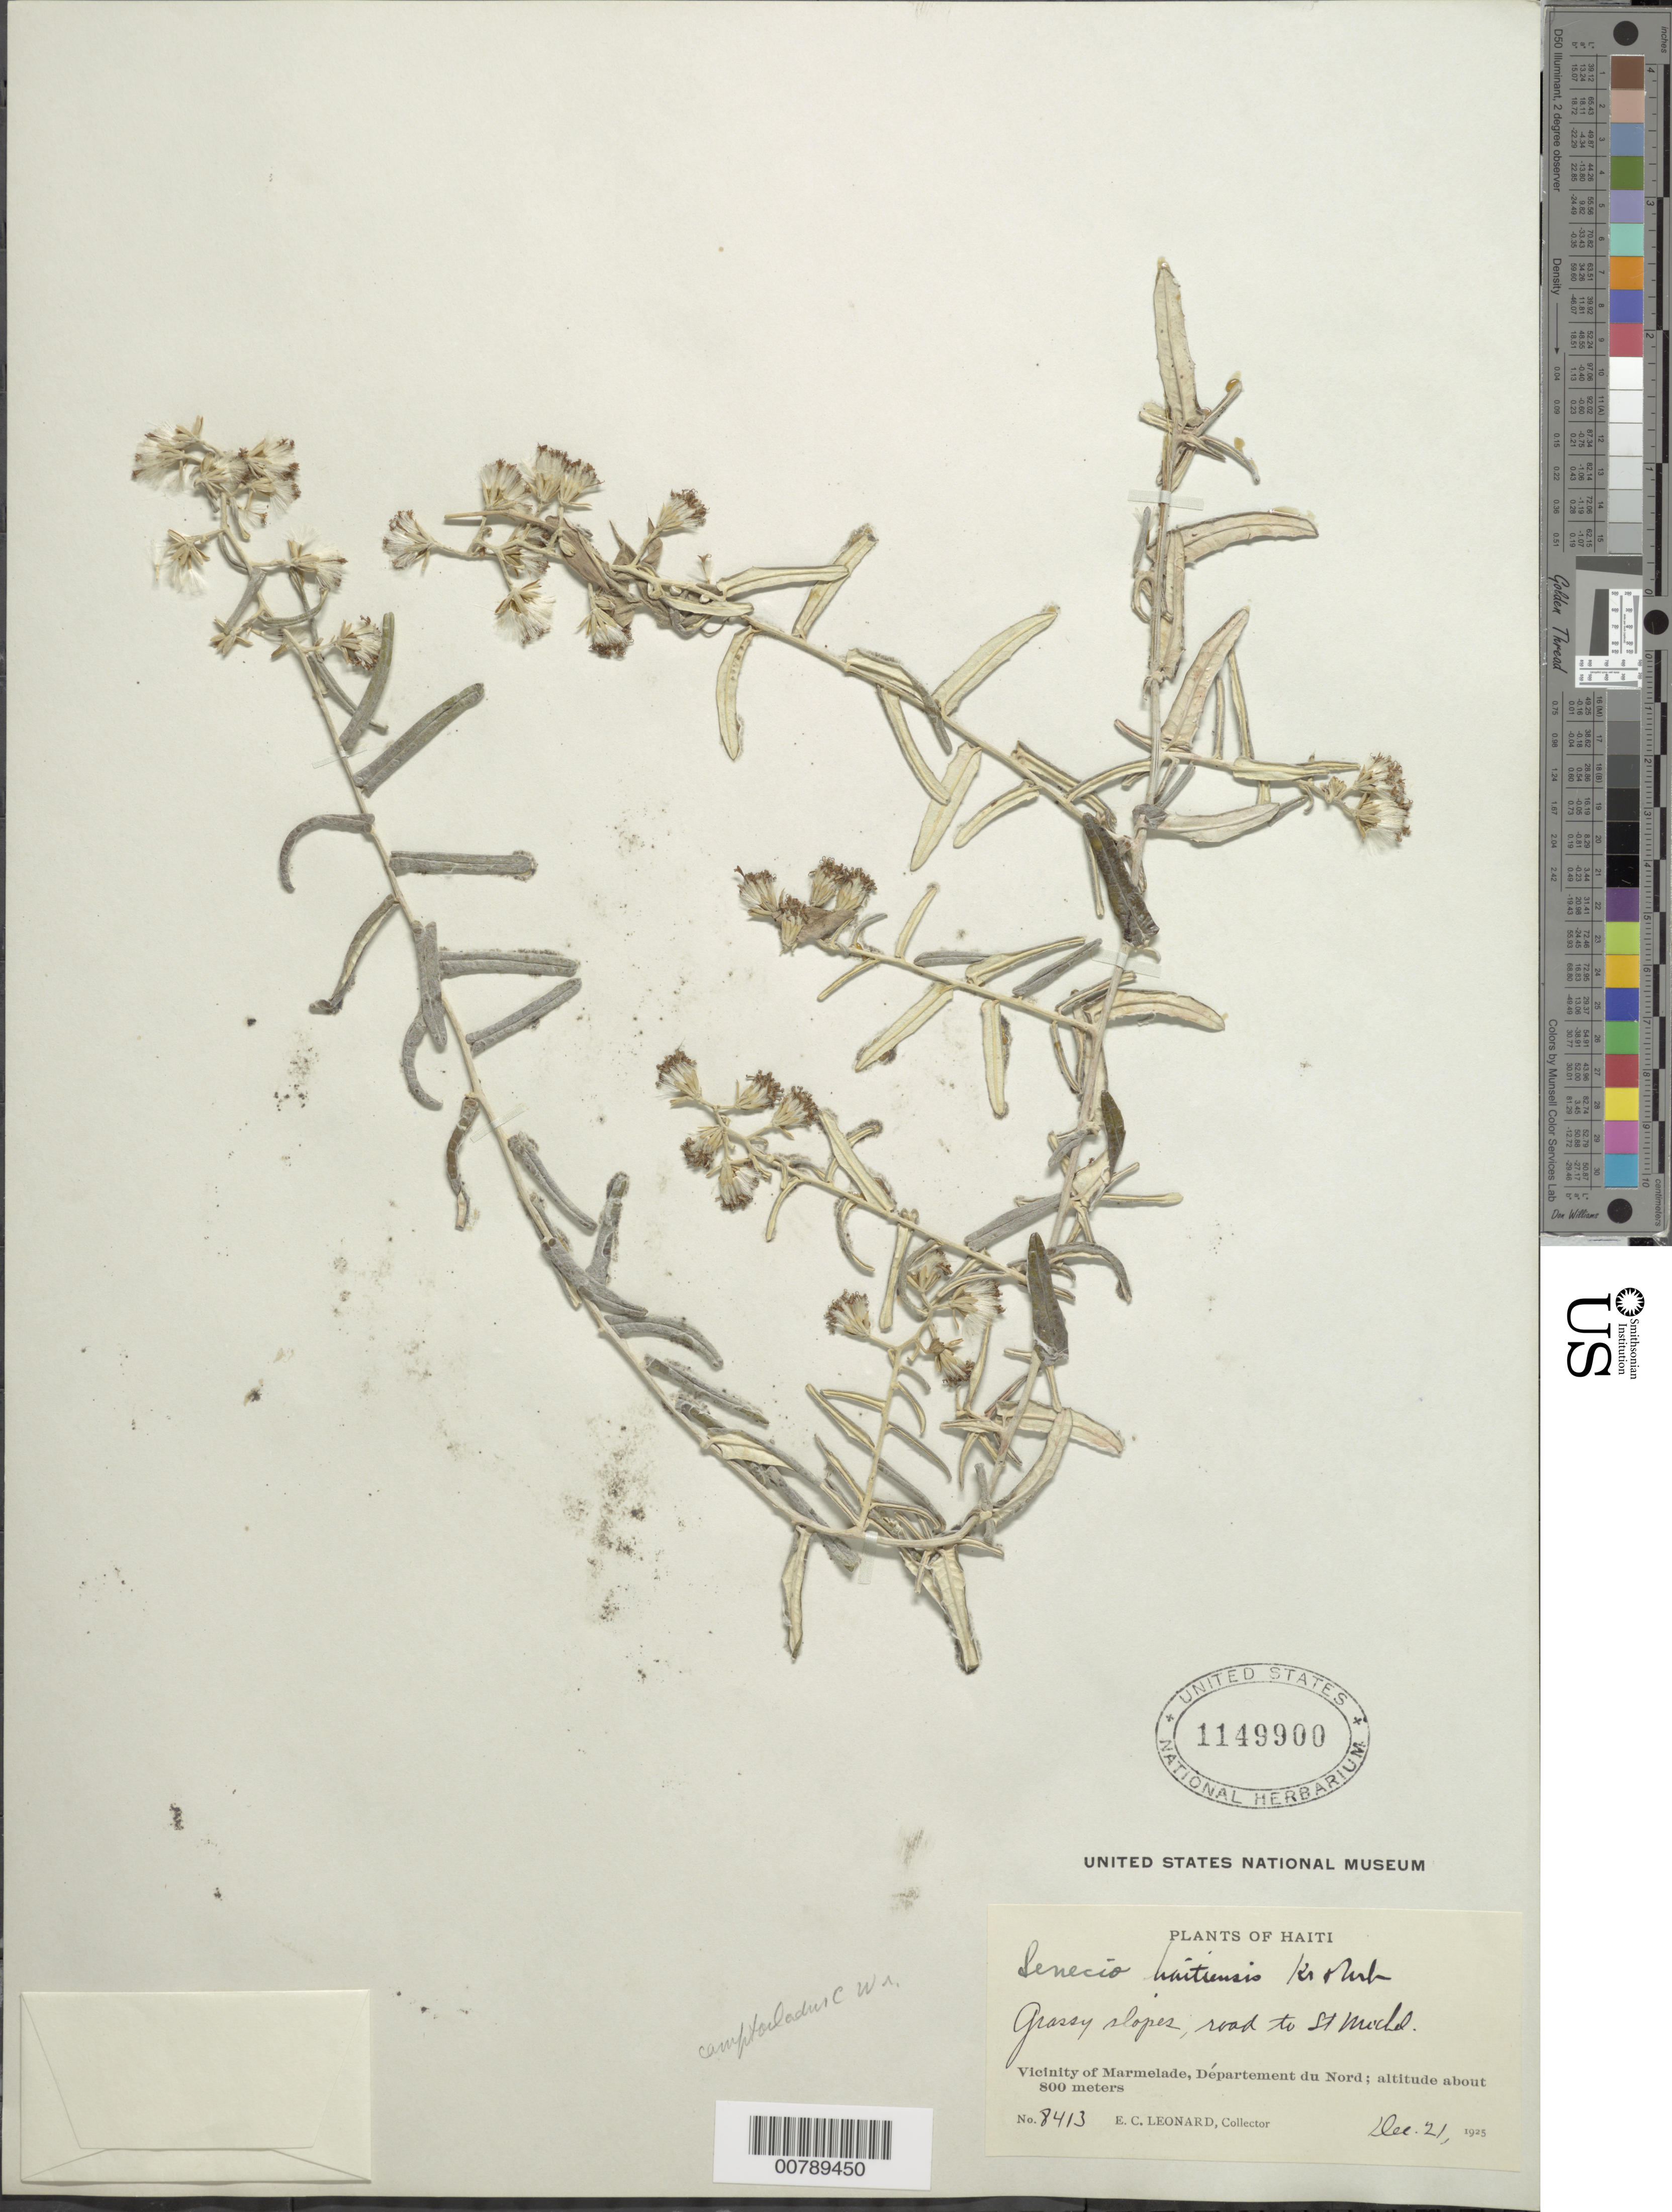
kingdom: Plantae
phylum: Tracheophyta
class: Magnoliopsida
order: Asterales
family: Asteraceae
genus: Senecio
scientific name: Senecio haitiensis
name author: Krug & Urb.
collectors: E. C. Leonard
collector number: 8413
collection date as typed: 21 Dec 1925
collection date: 1925-12-21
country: Haiti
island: Hispaniola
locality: Vicinity of Marmelade, Département du Nord. Gassy slopes, road to St, Michel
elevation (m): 800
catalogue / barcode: US 1149900